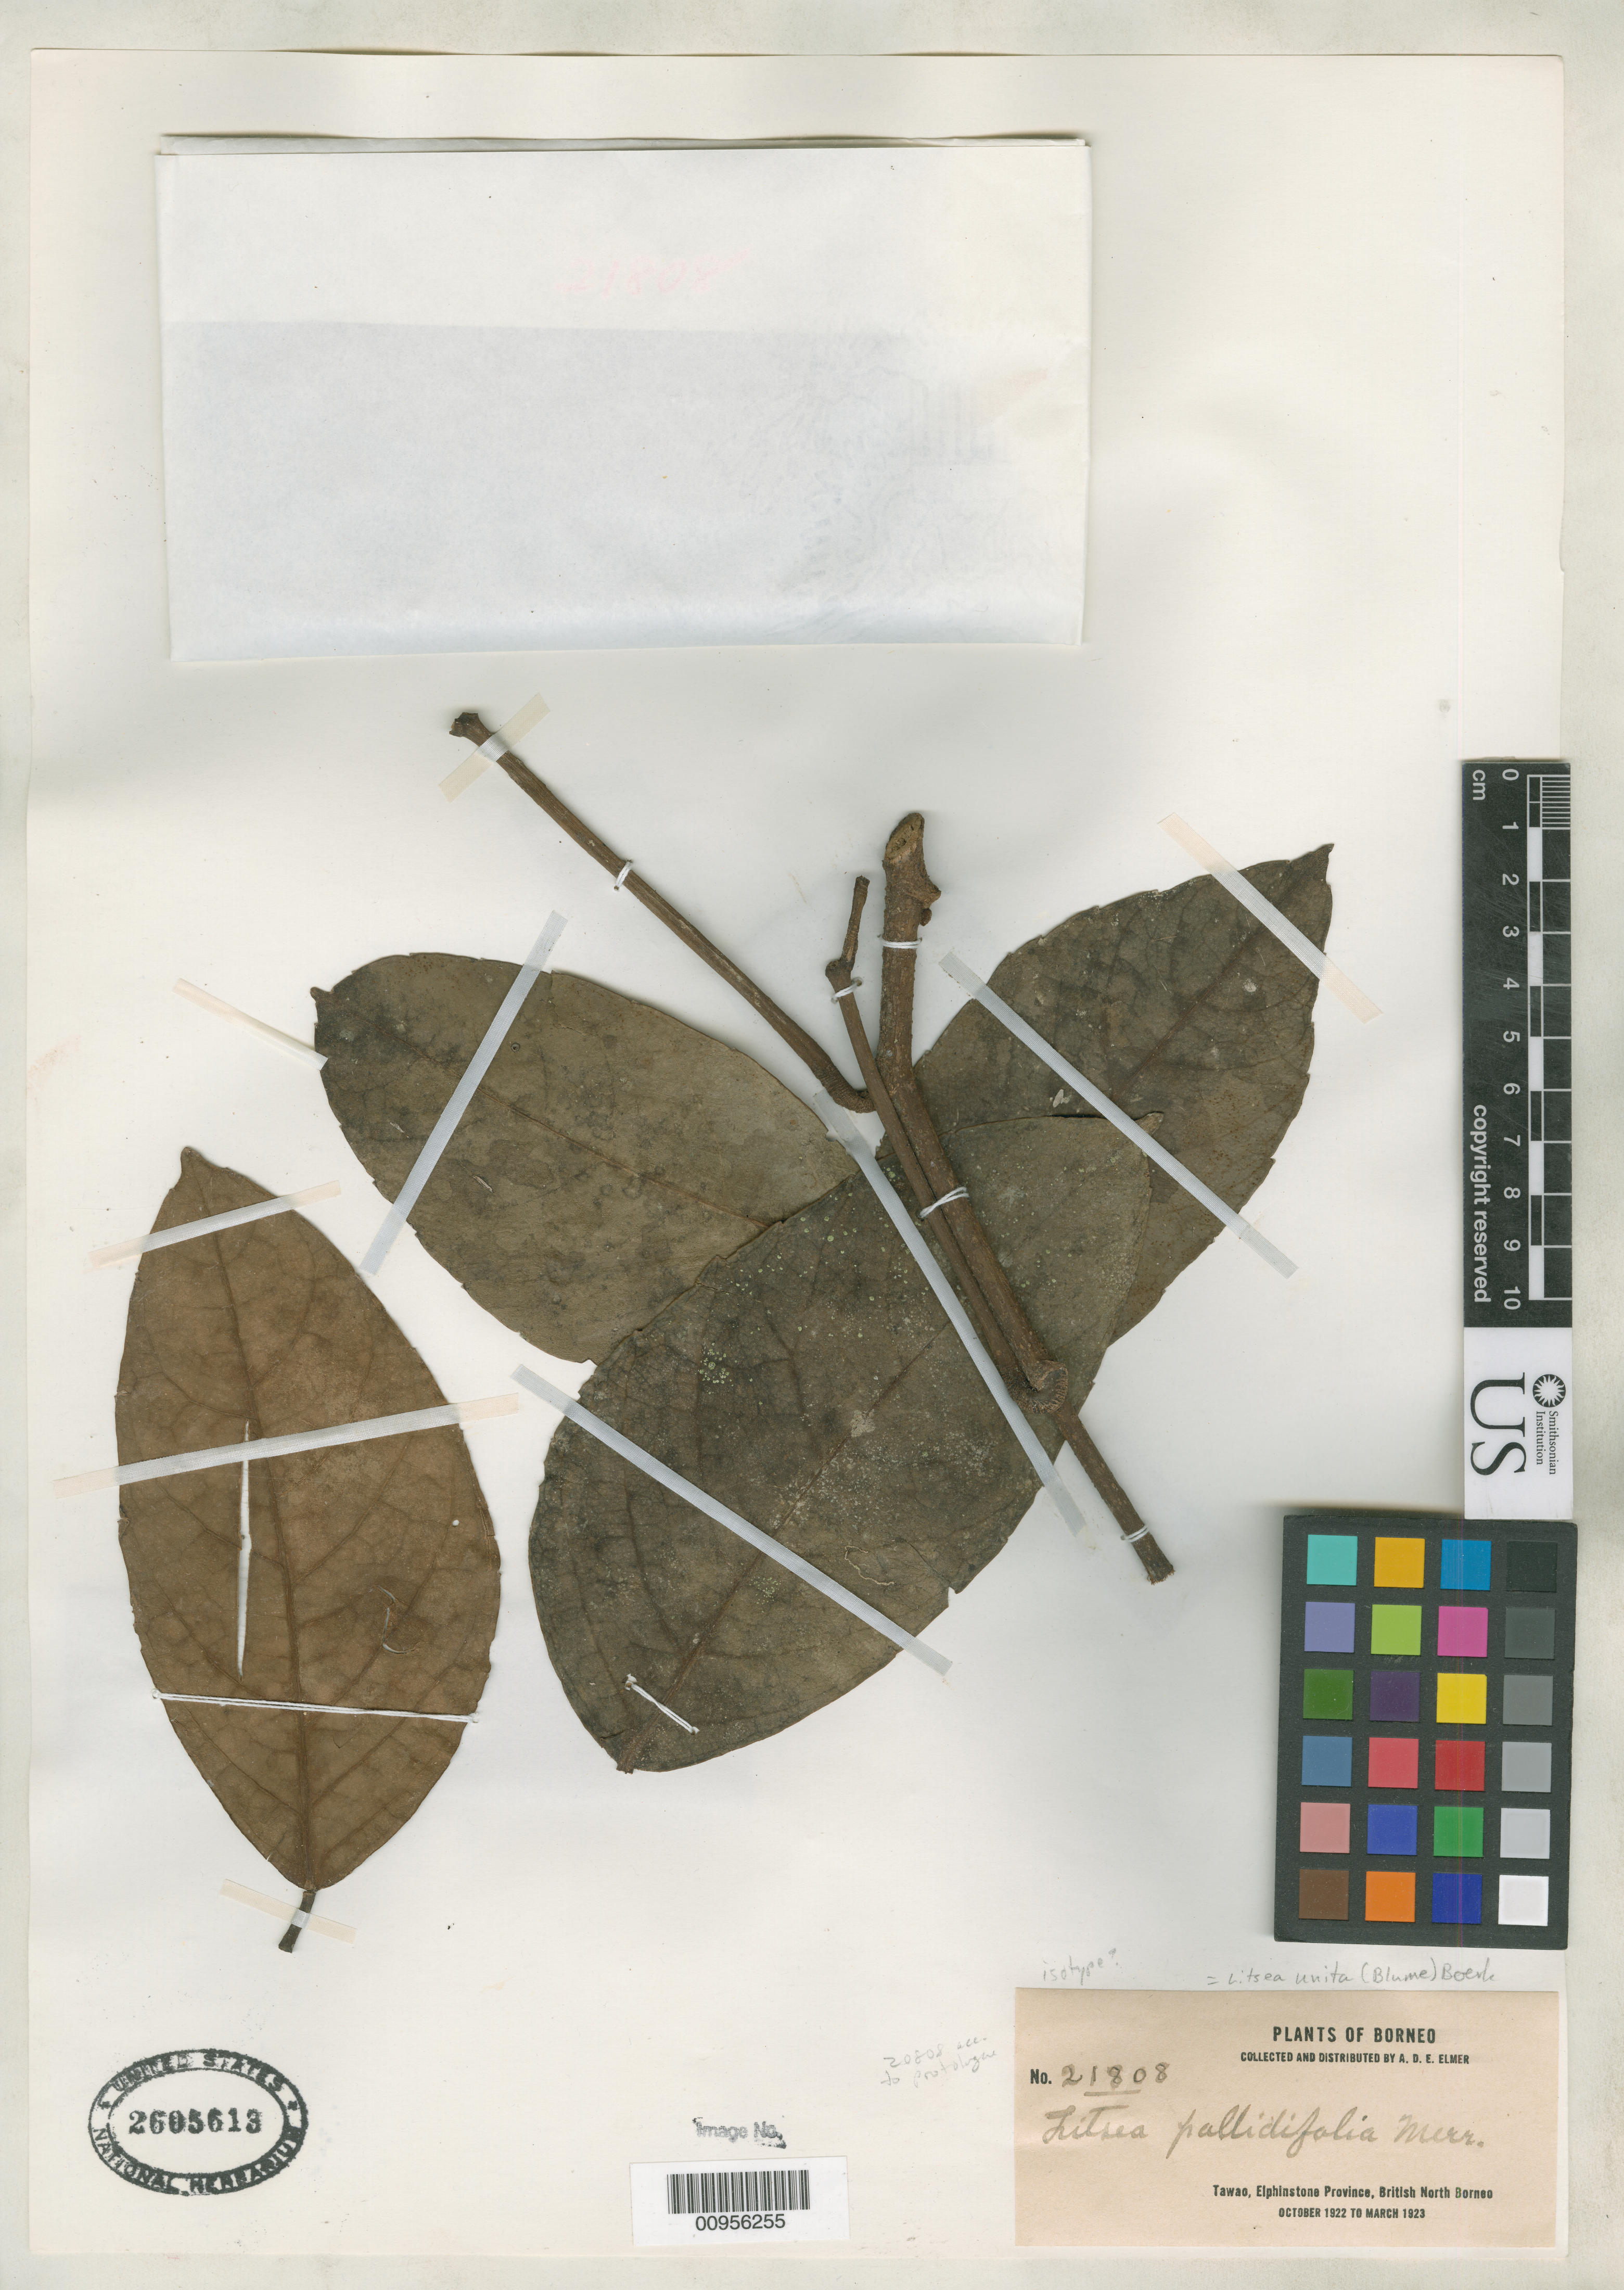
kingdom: Plantae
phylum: Tracheophyta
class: Magnoliopsida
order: Laurales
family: Lauraceae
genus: Litsea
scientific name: Litsea pallidifolia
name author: Merr.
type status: Possible Type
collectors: A. D. E. Elmer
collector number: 21808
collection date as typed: Oct 1922 to -- Mar 1923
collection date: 1922-10/1923-03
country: Malaysia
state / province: Sabah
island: Borneo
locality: Tawao, Elphinstone Province, British North Borneo.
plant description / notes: Protologue cites "Elmer 20808, near Tawao".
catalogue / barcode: US 2605613